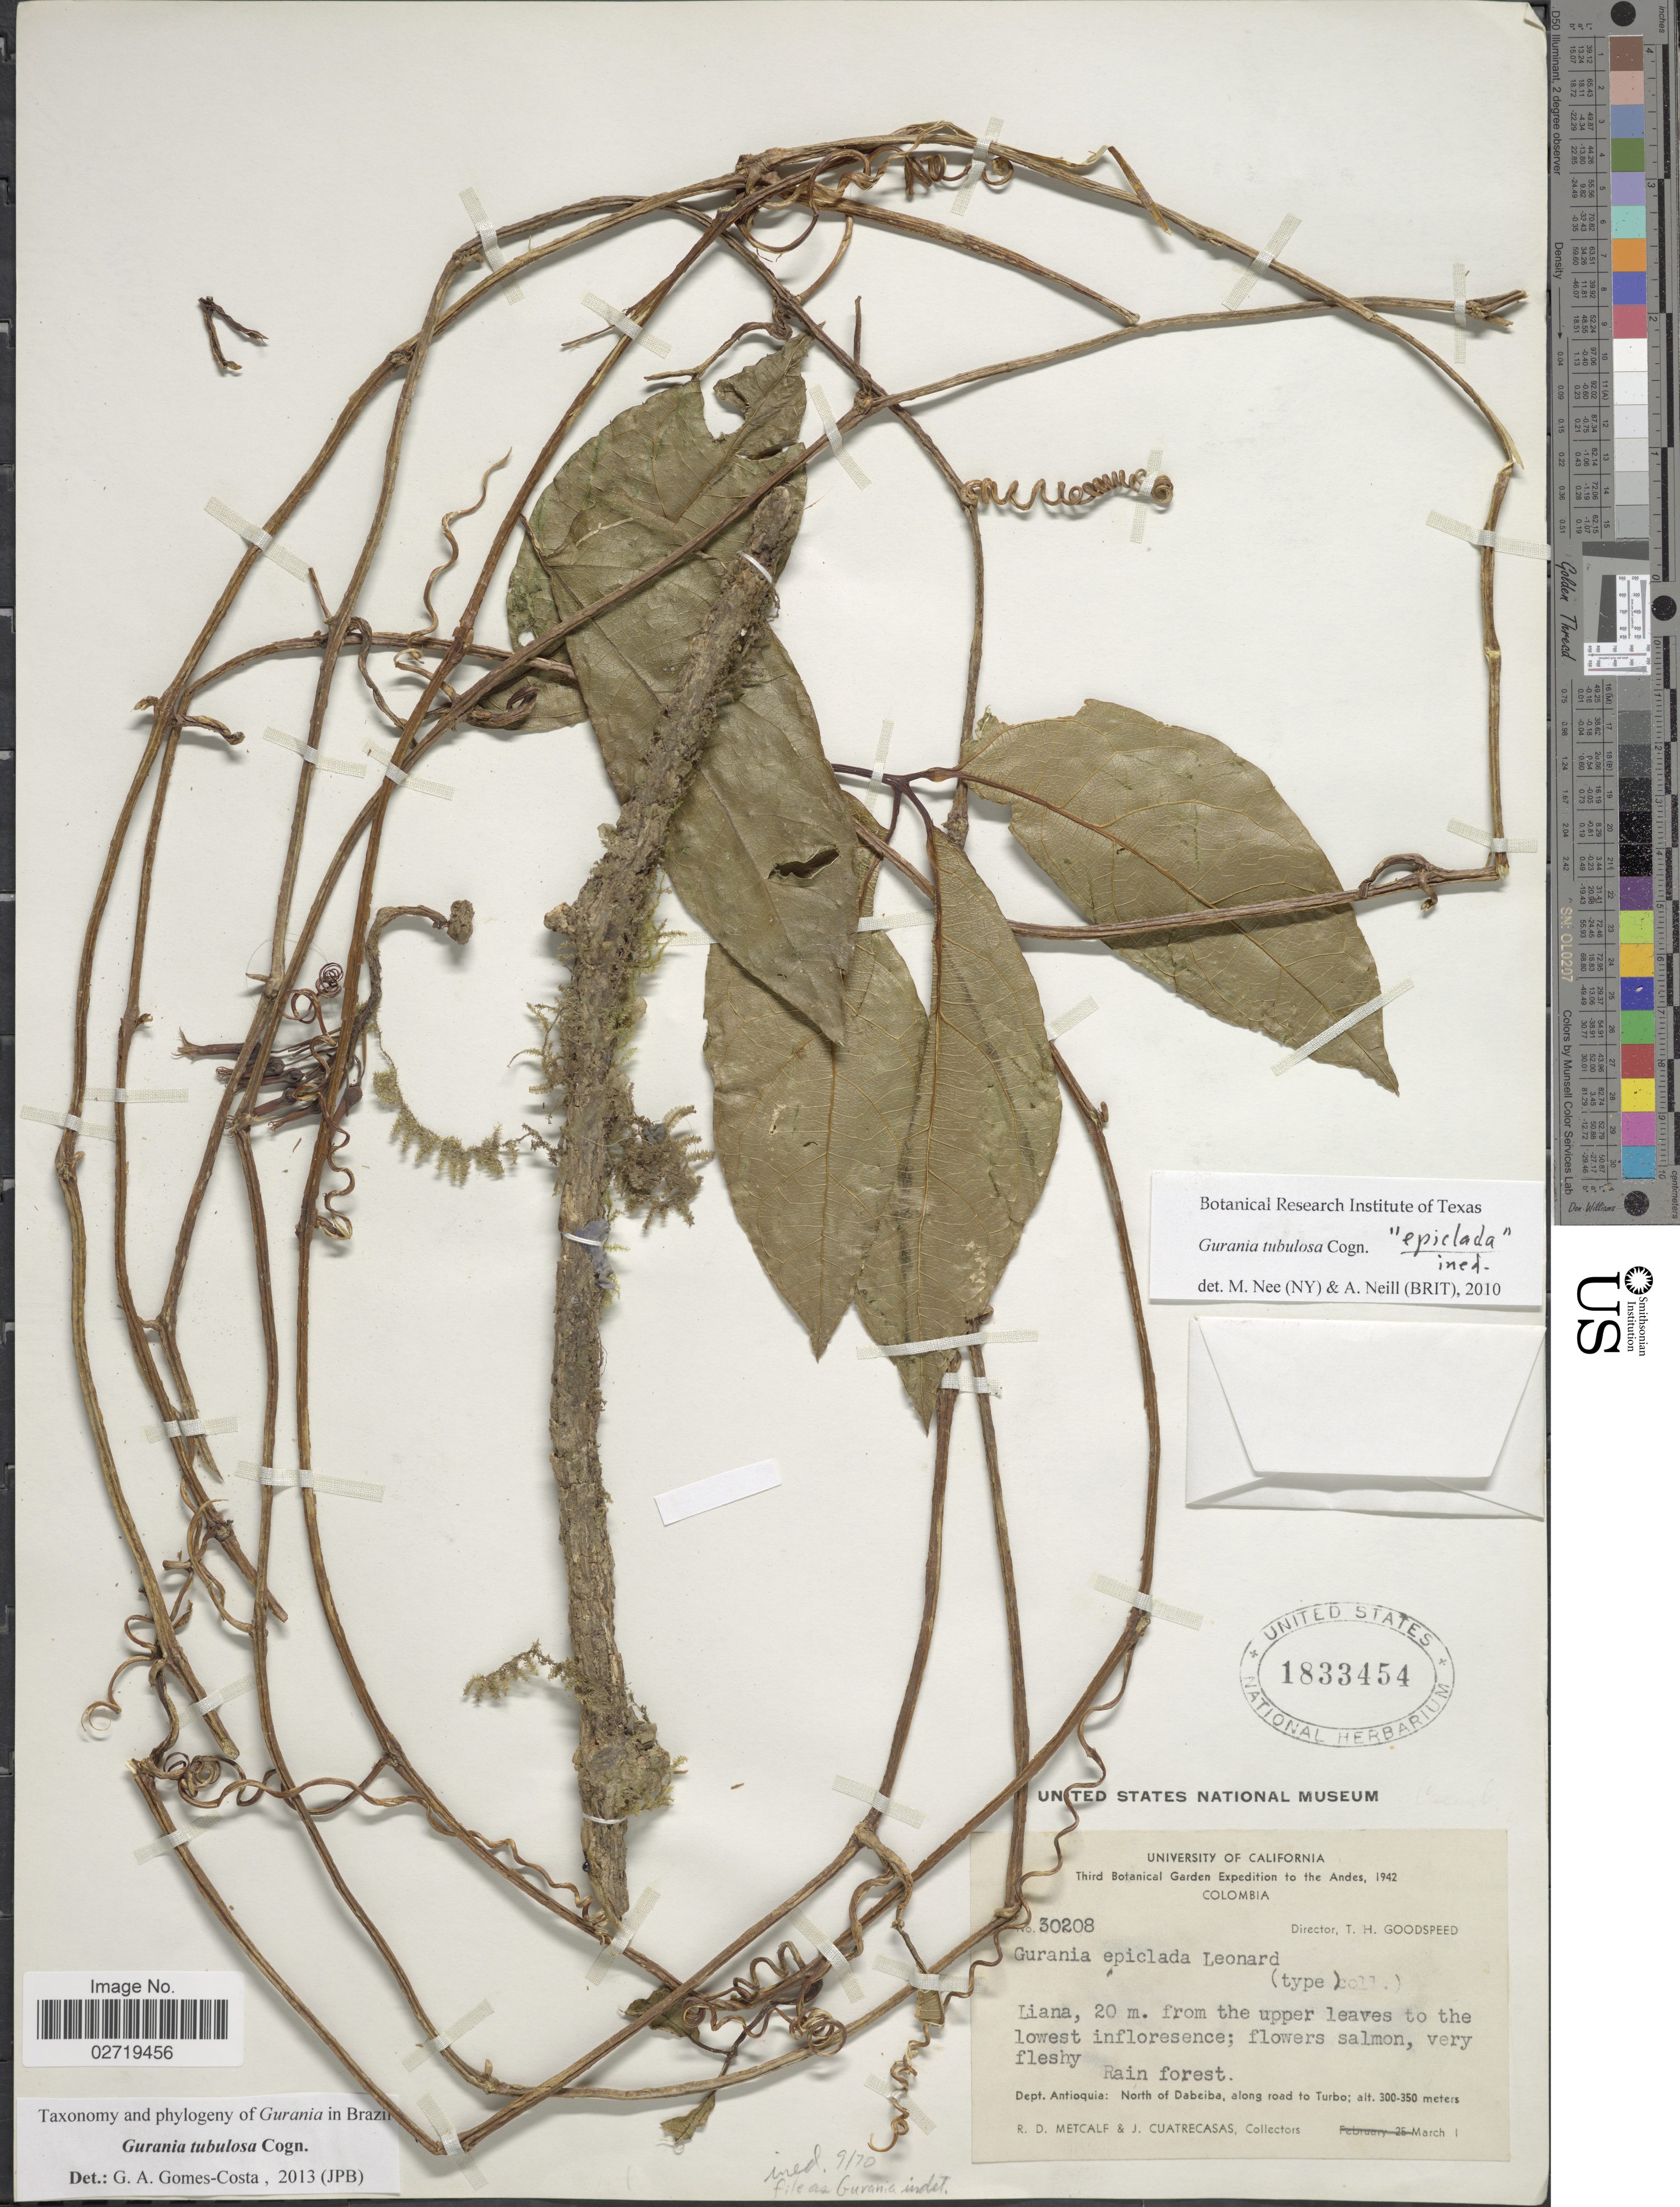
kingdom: Plantae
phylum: Tracheophyta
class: Magnoliopsida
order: Cucurbitales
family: Cucurbitaceae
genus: Gurania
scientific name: Gurania tubulosa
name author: Cogn.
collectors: R. D. Metcalf & J. Cuatrecasas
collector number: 30208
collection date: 1942-03-01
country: Colombia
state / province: Antioquia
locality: The Andes, Rain forest, Dept. Antioquia: North of Dabeiba, along road to Turbo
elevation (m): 300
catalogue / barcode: US 1833454